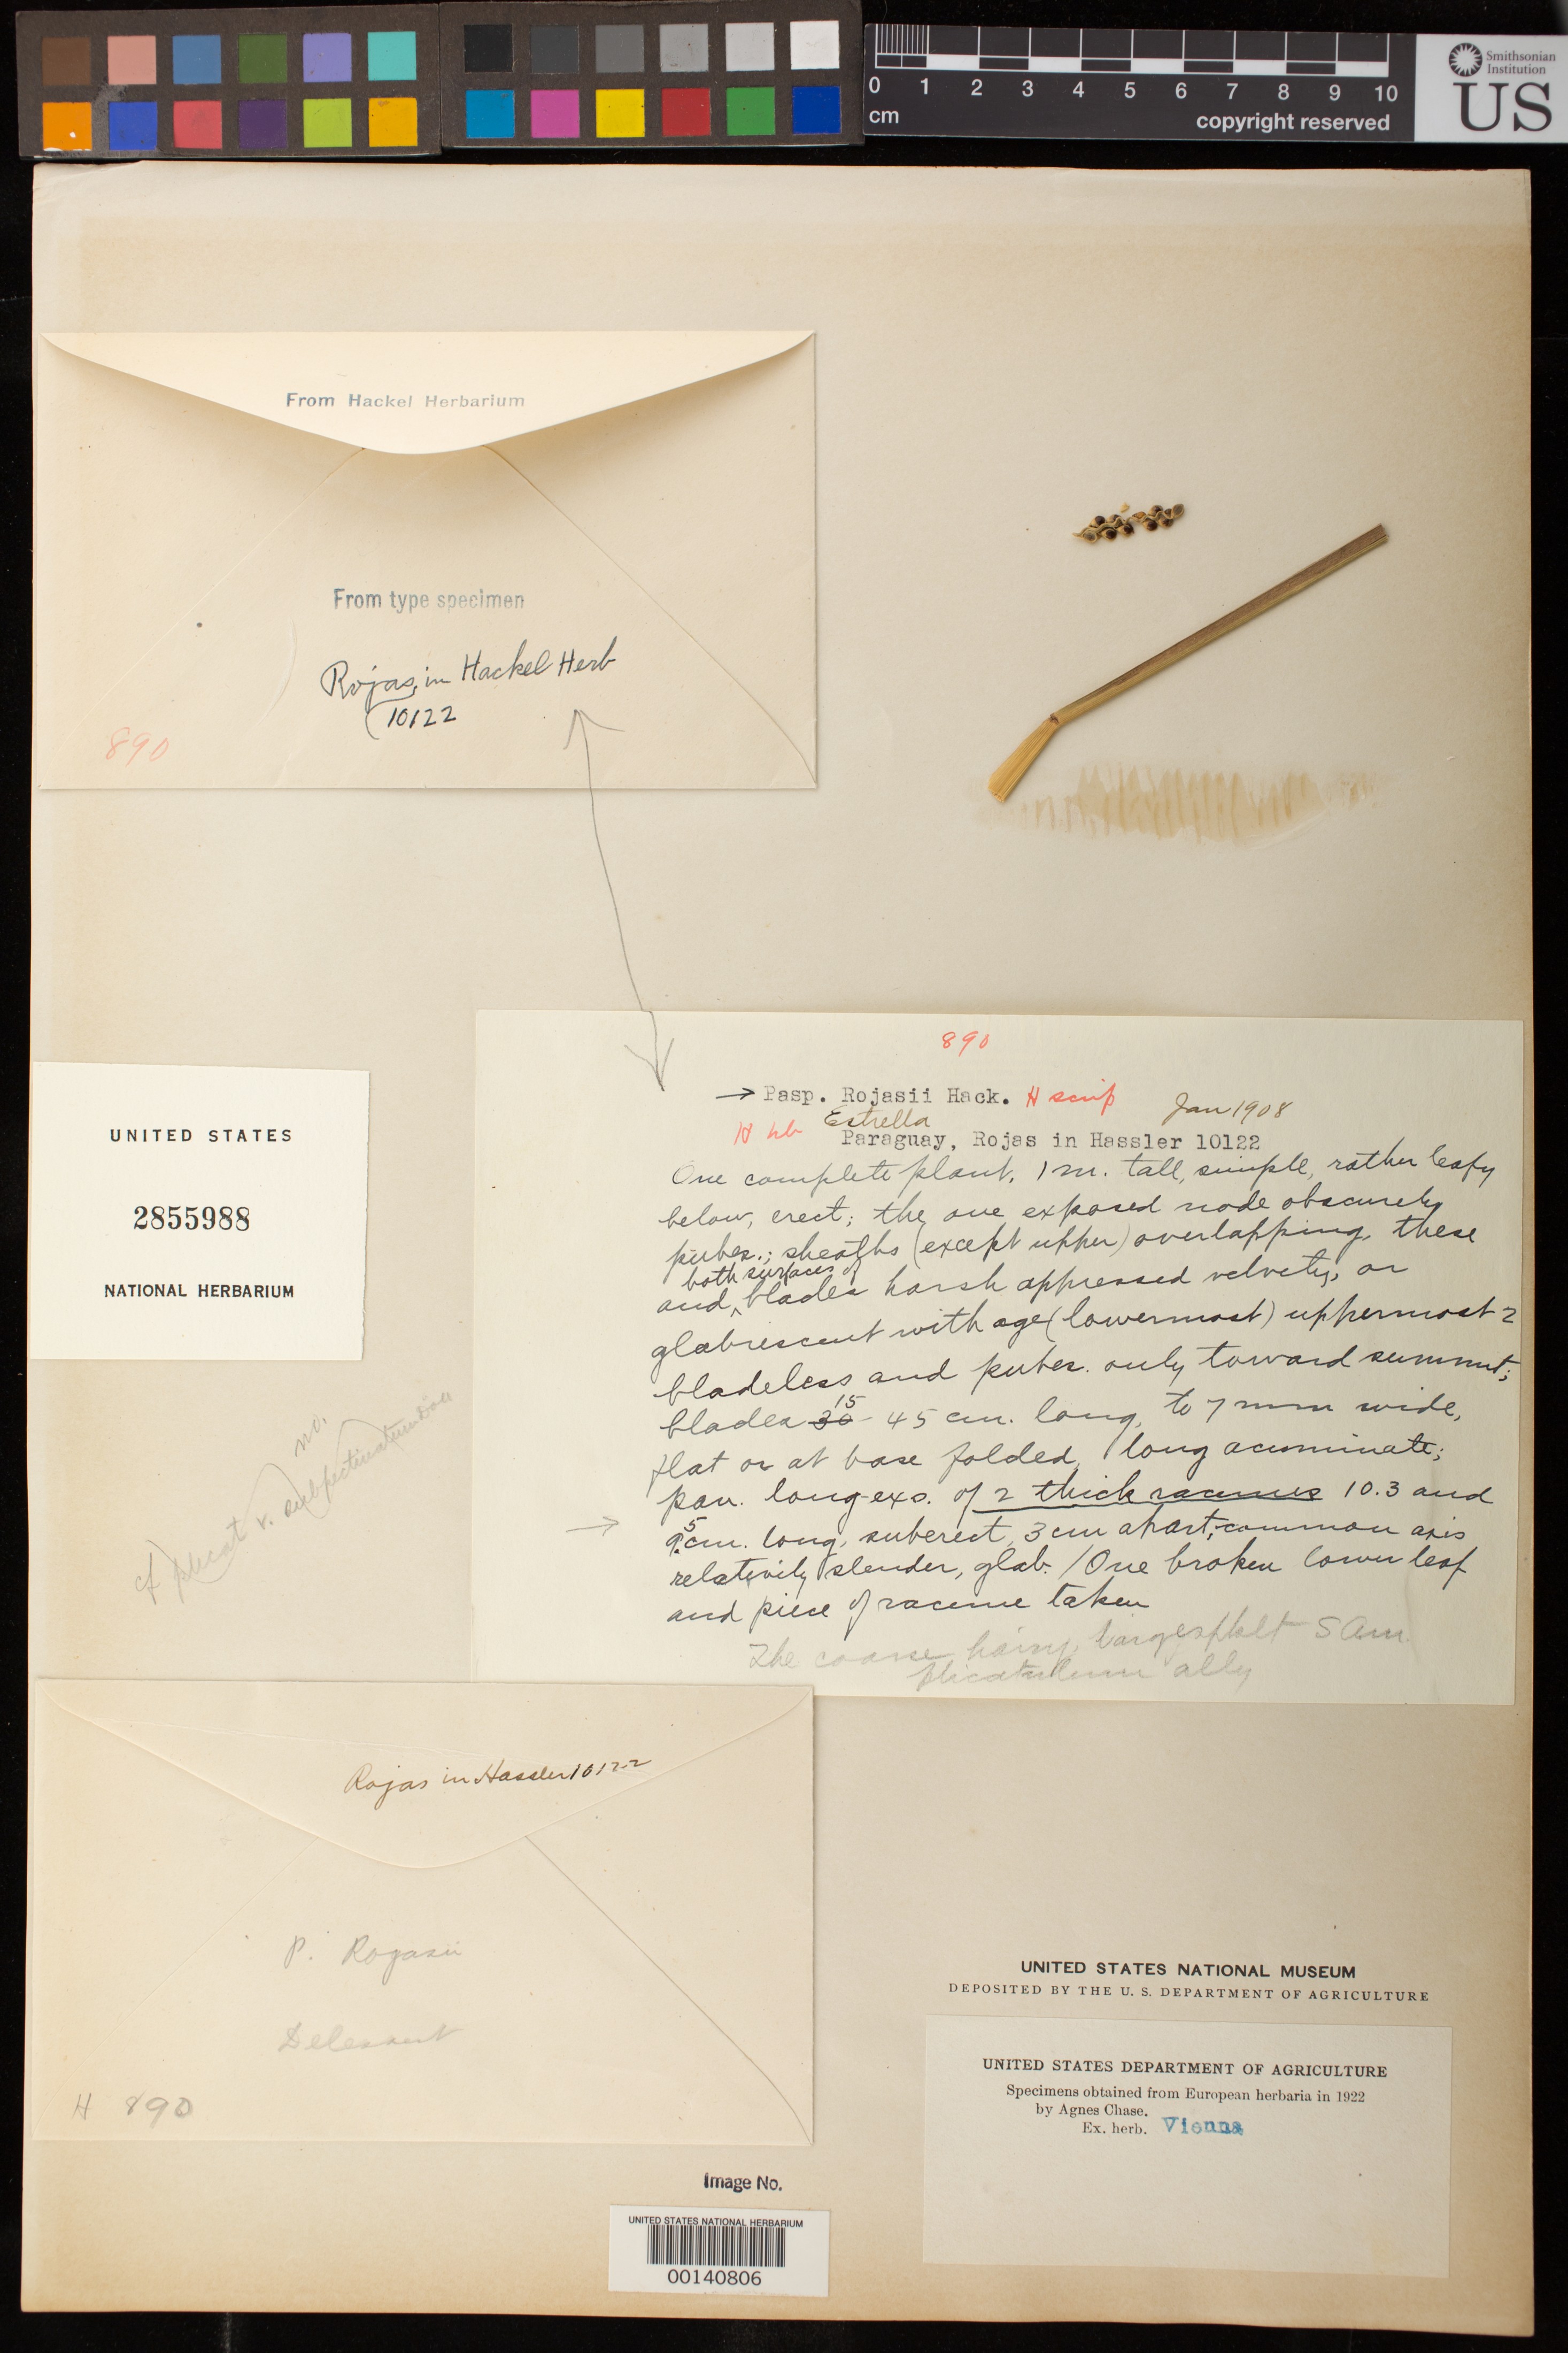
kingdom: Plantae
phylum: Tracheophyta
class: Liliopsida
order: Poales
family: Poaceae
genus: Paspalum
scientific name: Paspalum rojasii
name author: Hack.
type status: Type Collection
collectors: T. Rojas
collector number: Hassler 10122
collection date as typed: Jan 1908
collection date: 1908-01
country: Paraguay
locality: Near Estrella.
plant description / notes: Fragmentary material of type specimens ex herb. Hackel (Vienna), ex herb. Delessert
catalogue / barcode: US 2855988